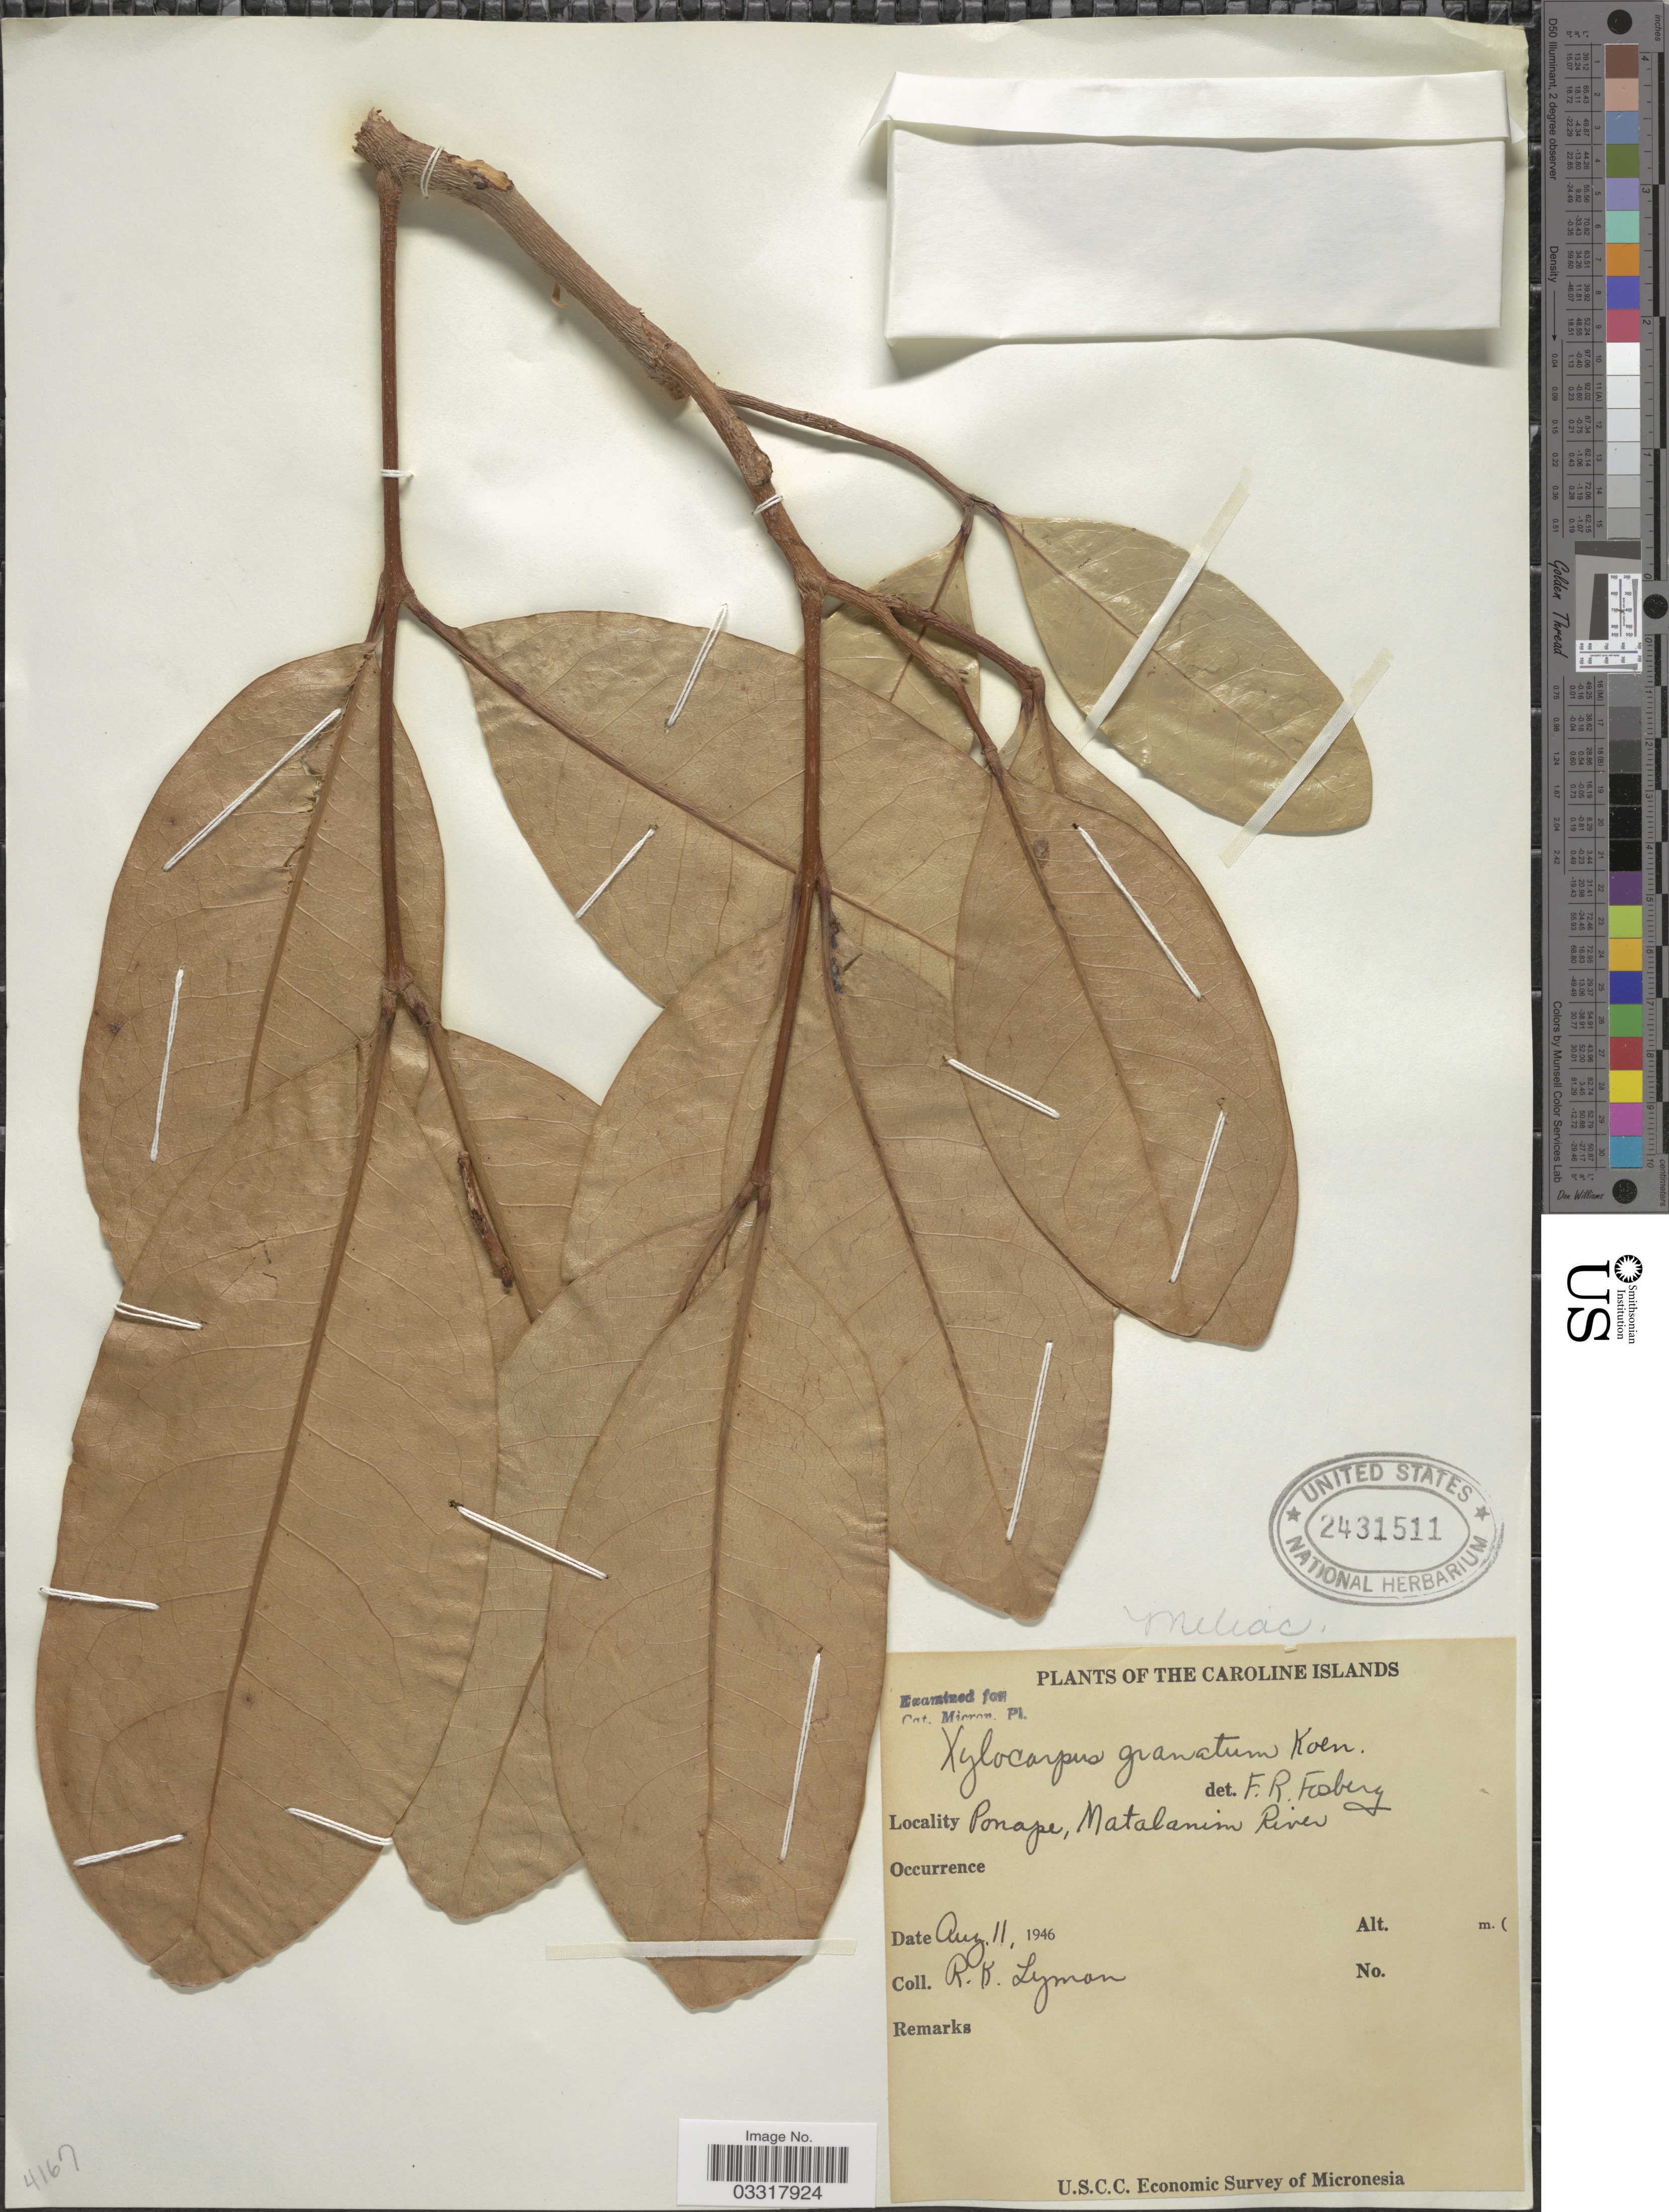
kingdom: Plantae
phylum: Tracheophyta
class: Magnoliopsida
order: Sapindales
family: Meliaceae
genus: Xylocarpus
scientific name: Xylocarpus granatum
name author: J. Koenig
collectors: R. Lyman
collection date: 1946-08-11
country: Micronesia, Federated States of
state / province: Pohnpei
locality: The Caroline Islands. Ponape, Matalanim River.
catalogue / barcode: US 2431511